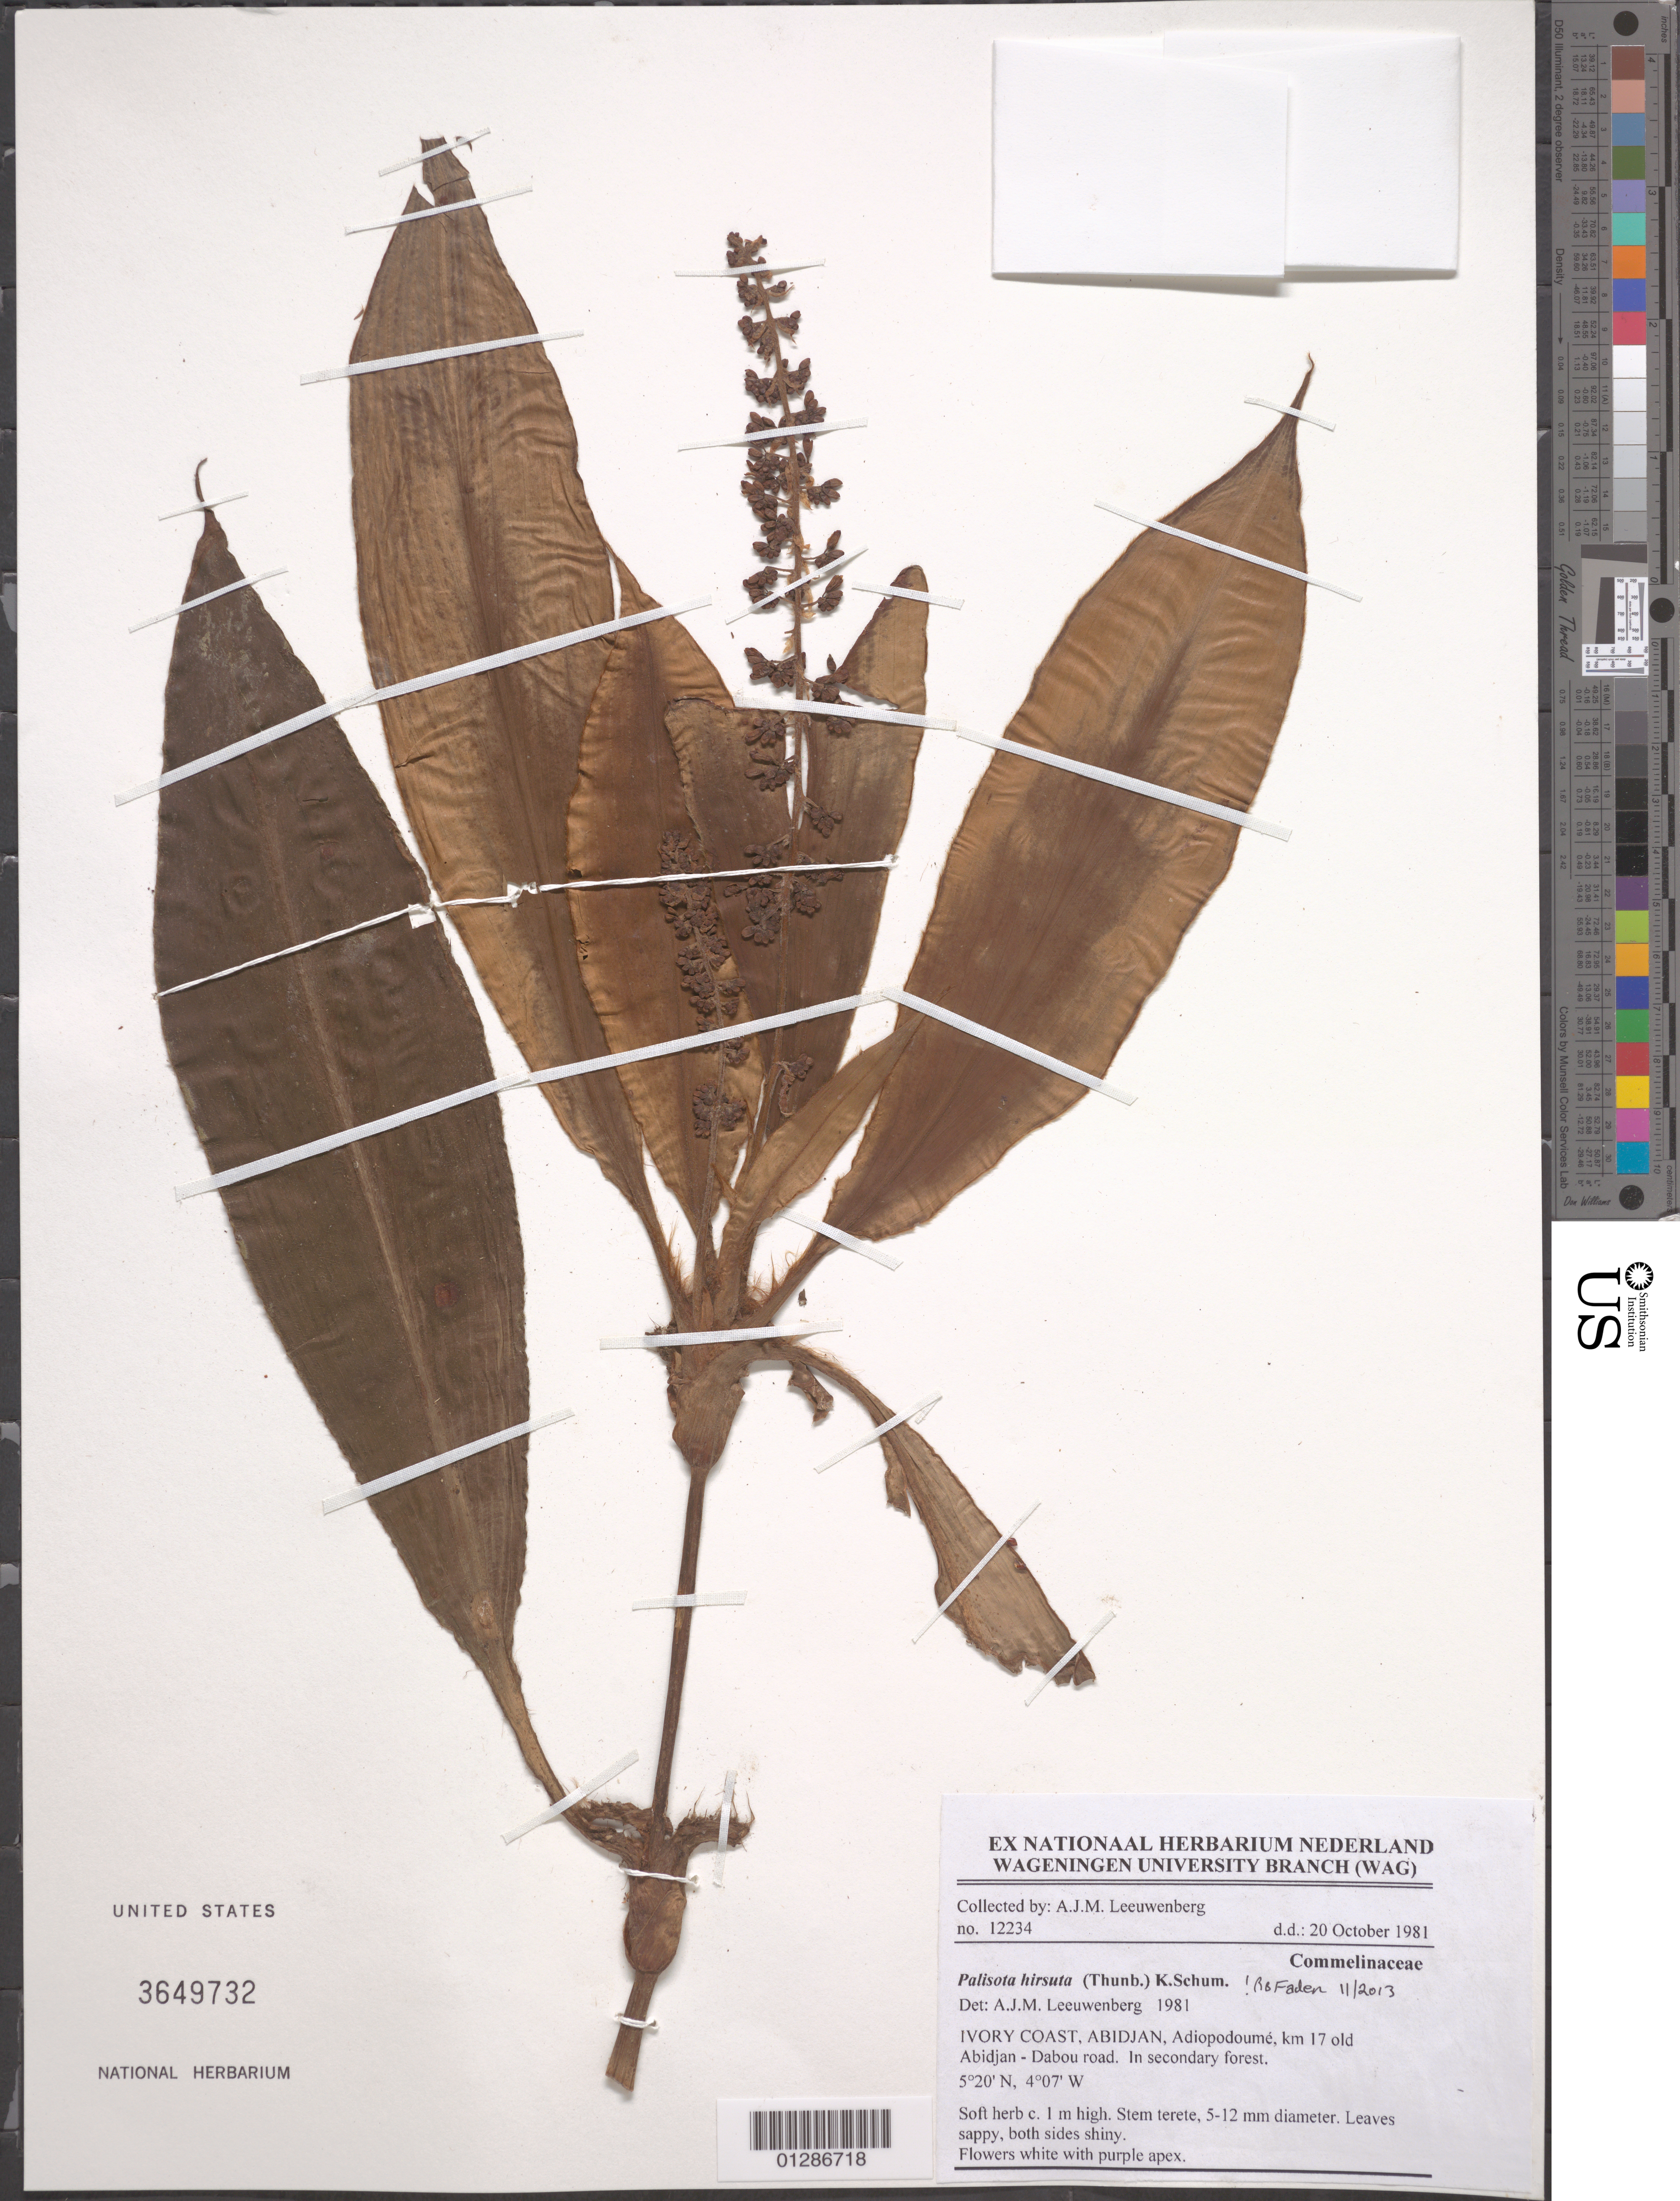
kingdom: Plantae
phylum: Tracheophyta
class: Liliopsida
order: Commelinales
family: Commelinaceae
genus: Palisota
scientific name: Palisota hirsuta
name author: (Thunb.) K. Schum.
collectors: A. J. M. Leeuwenberg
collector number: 12234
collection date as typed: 20 Oct 1981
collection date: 1981-10-20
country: Ivory Coast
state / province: Abidjan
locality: Adiopodoume, km 17 old Abidjan-Dabou road.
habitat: Soft herb.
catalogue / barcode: US 3649732